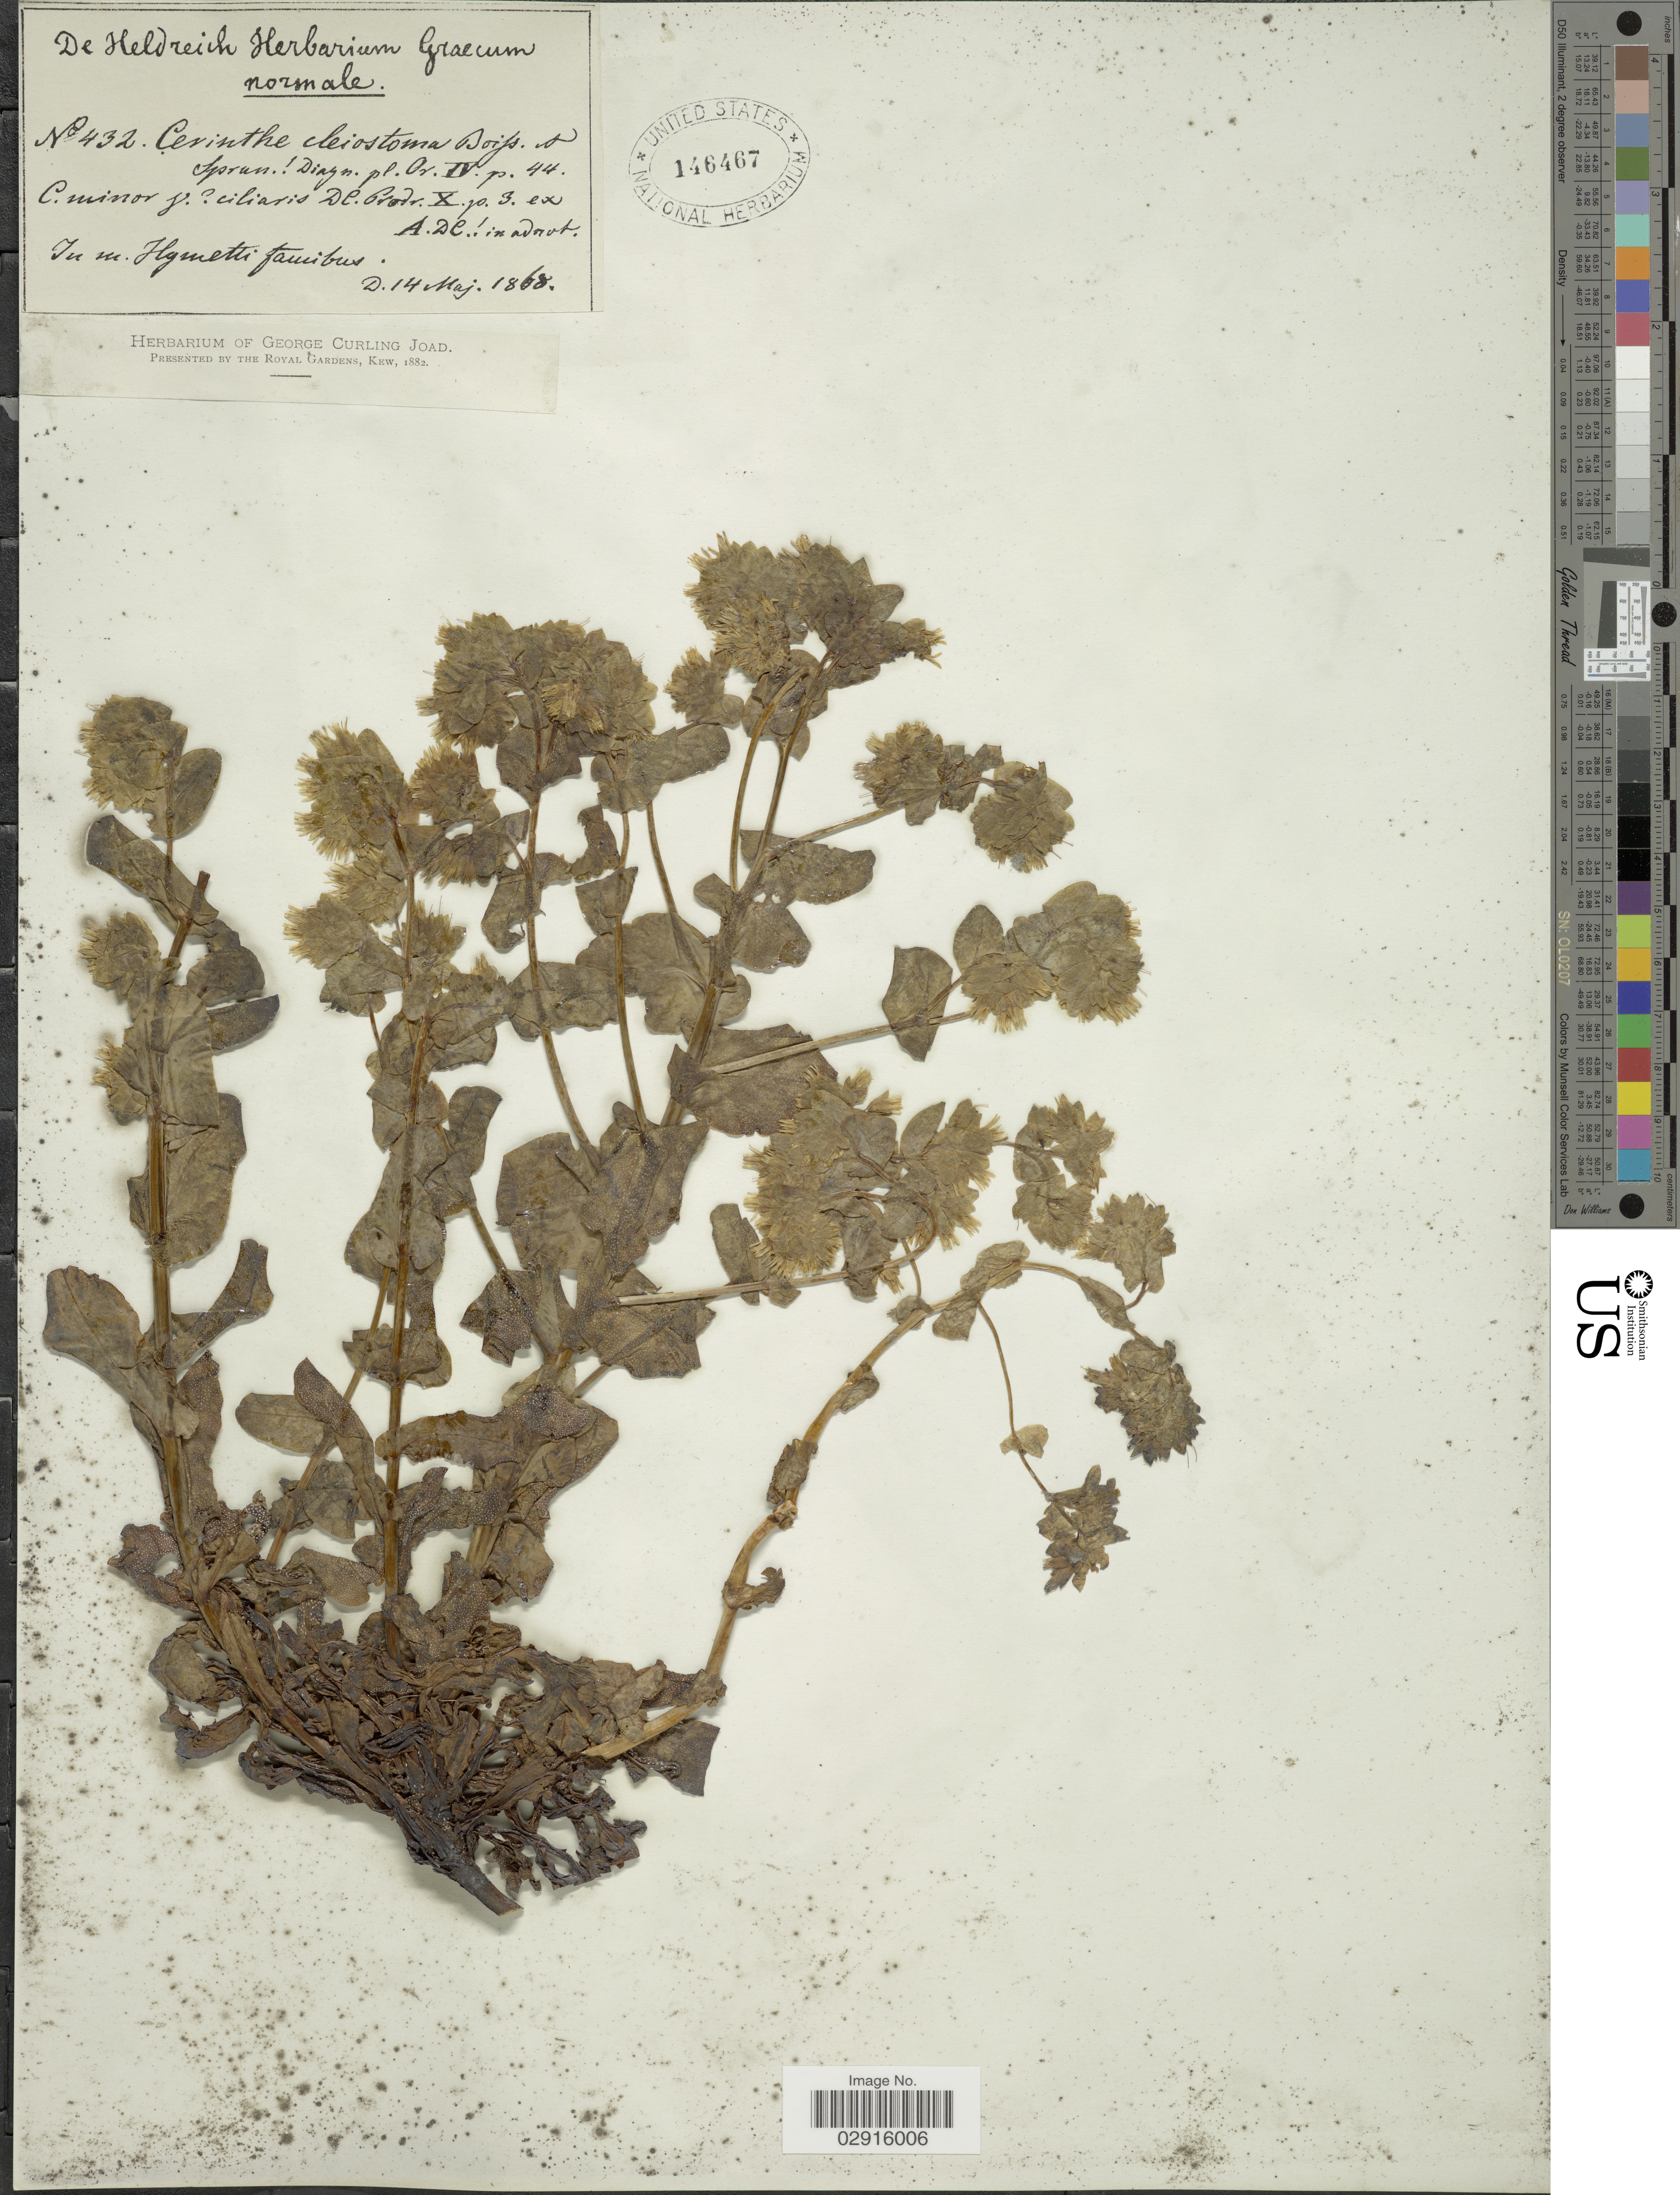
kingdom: Plantae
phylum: Tracheophyta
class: Magnoliopsida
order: Boraginales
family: Boraginaceae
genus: Cerinthe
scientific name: Cerinthe cleiostoma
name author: Boiss. & Spruner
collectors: ex herb. De Heldreich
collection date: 1868-05-14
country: Greece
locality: In m. Hymetti fanibus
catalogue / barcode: US 146467